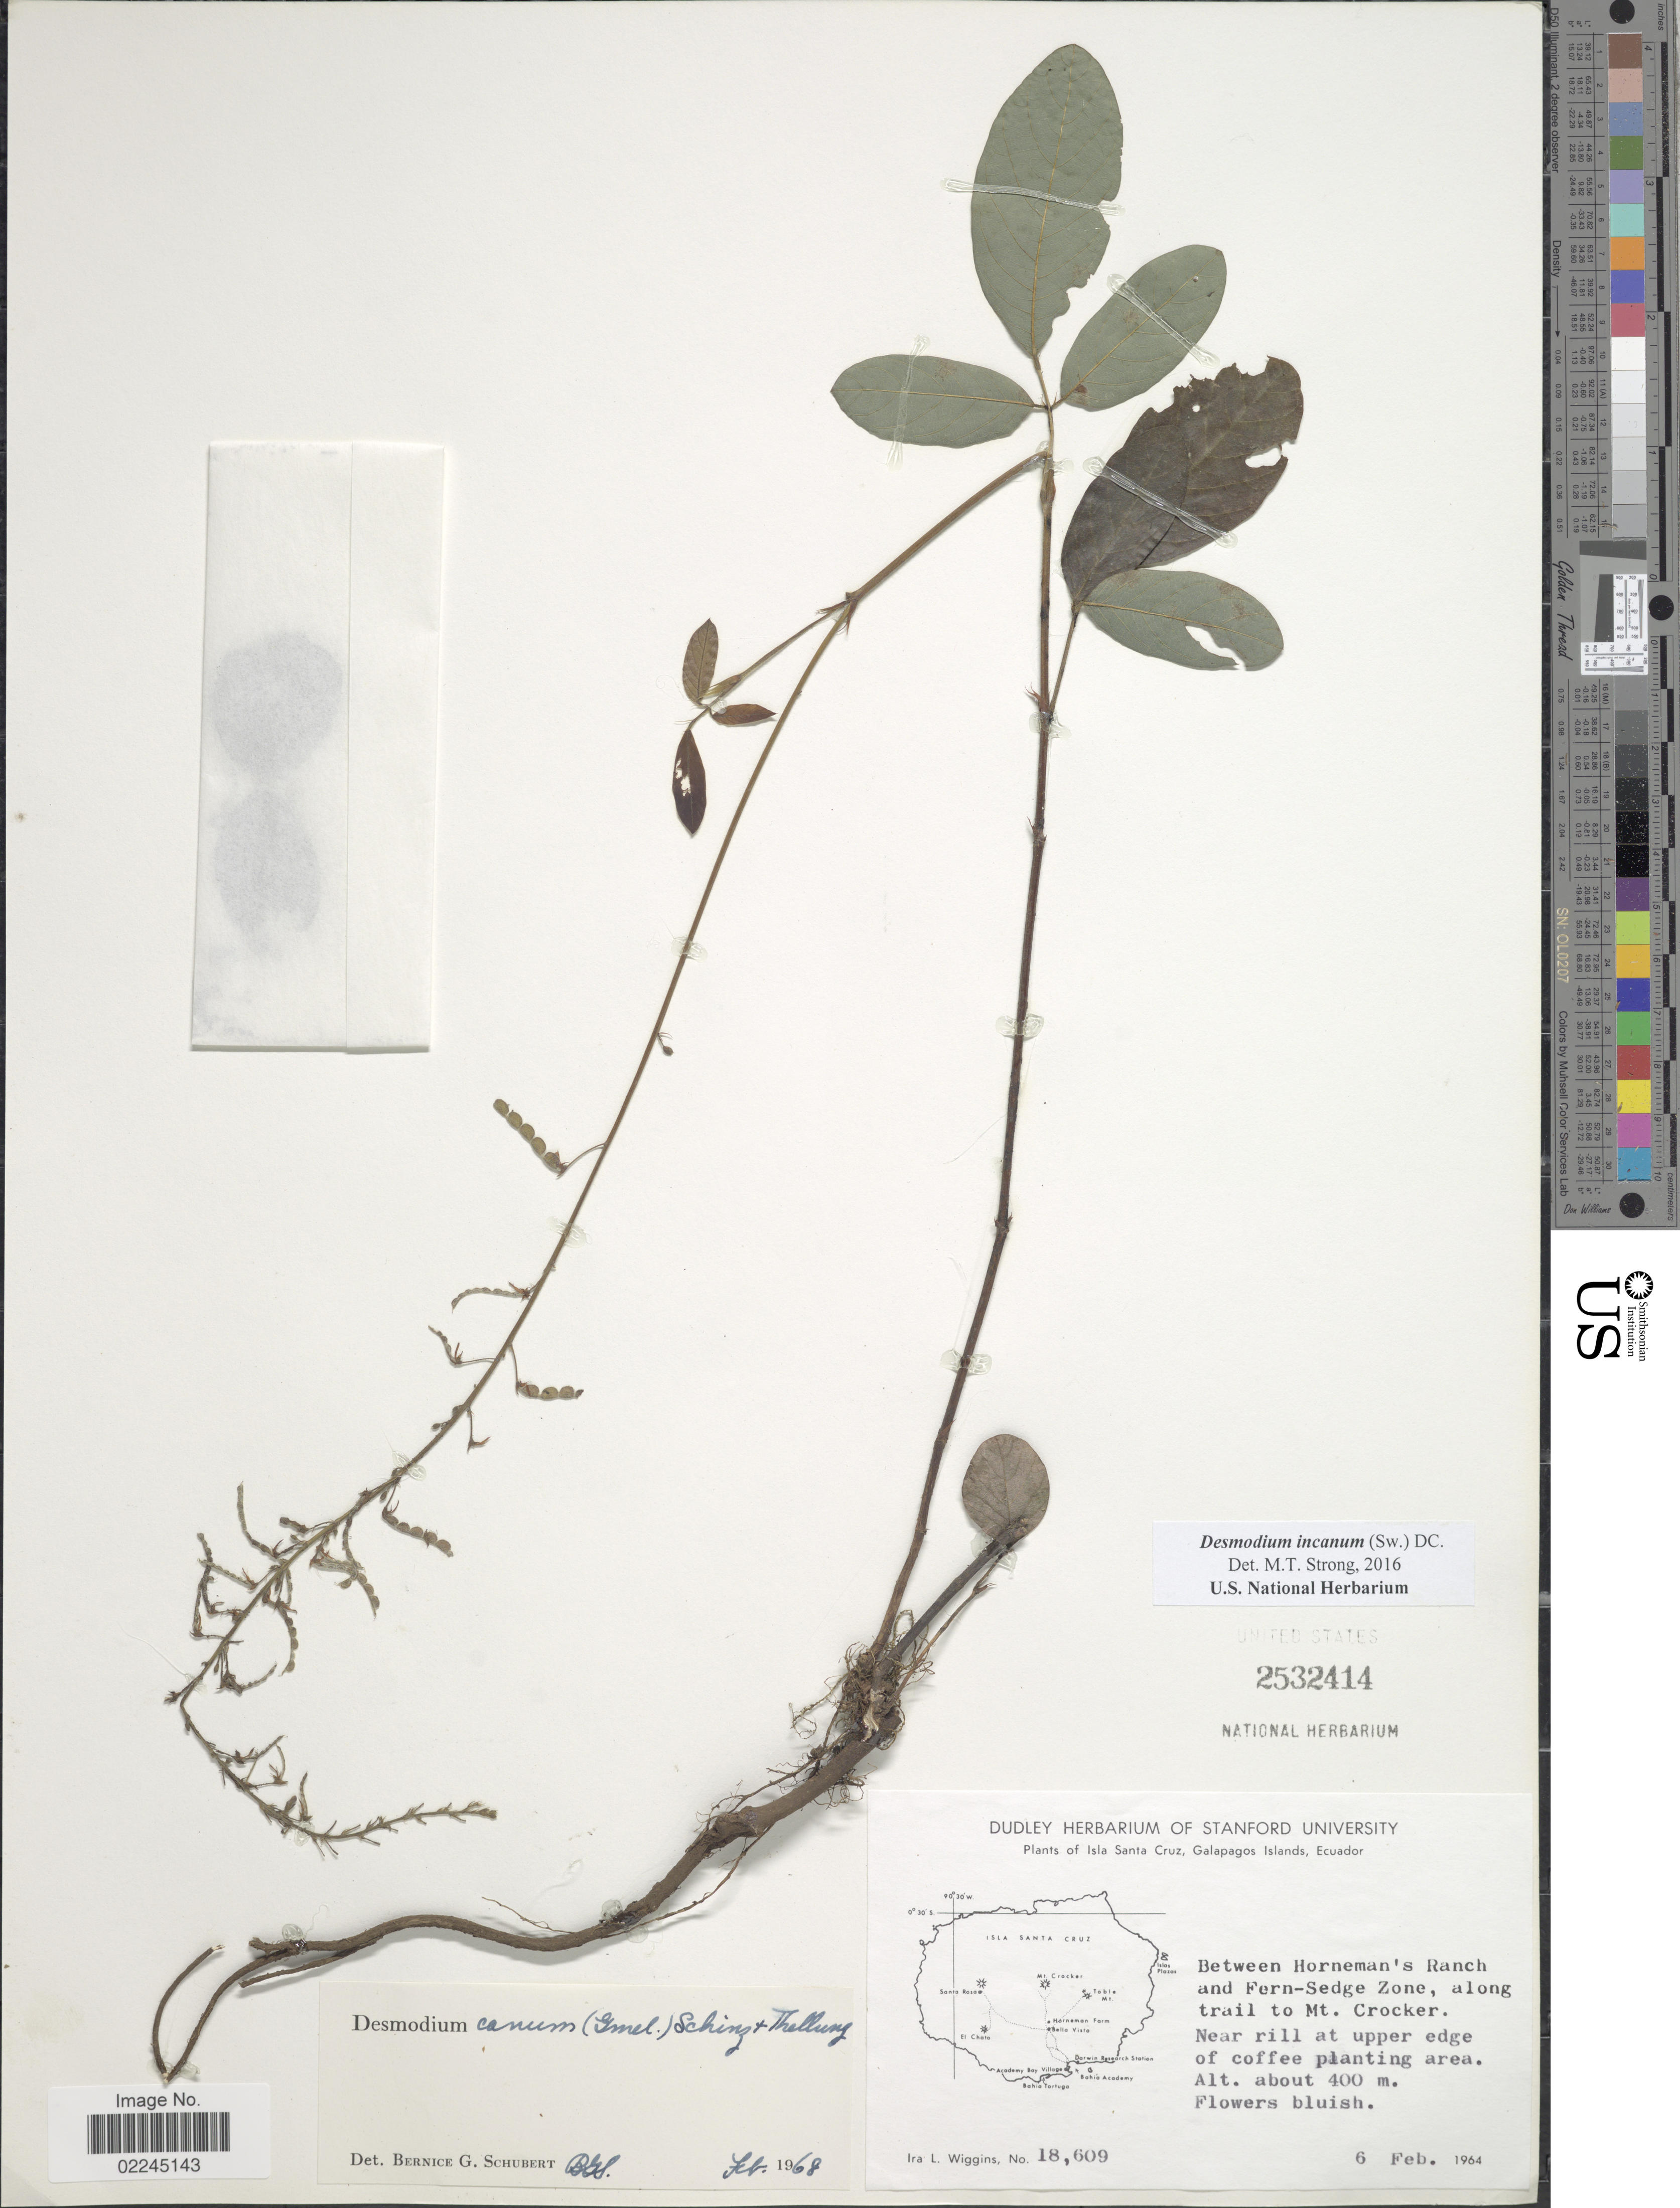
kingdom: Plantae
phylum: Tracheophyta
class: Magnoliopsida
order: Fabales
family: Fabaceae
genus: Desmodium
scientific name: Desmodium incanum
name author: (Sw.) DC.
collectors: I. L. Wiggins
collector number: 18609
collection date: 1964-02-06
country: Ecuador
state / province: Colón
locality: Isla Santa Cruz, Galapagos Islands, Ecuador. Between Horneman's Ranch and Fern-Sedge Zone, along trail to Mt. Crocker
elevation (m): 400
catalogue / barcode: US 2532414